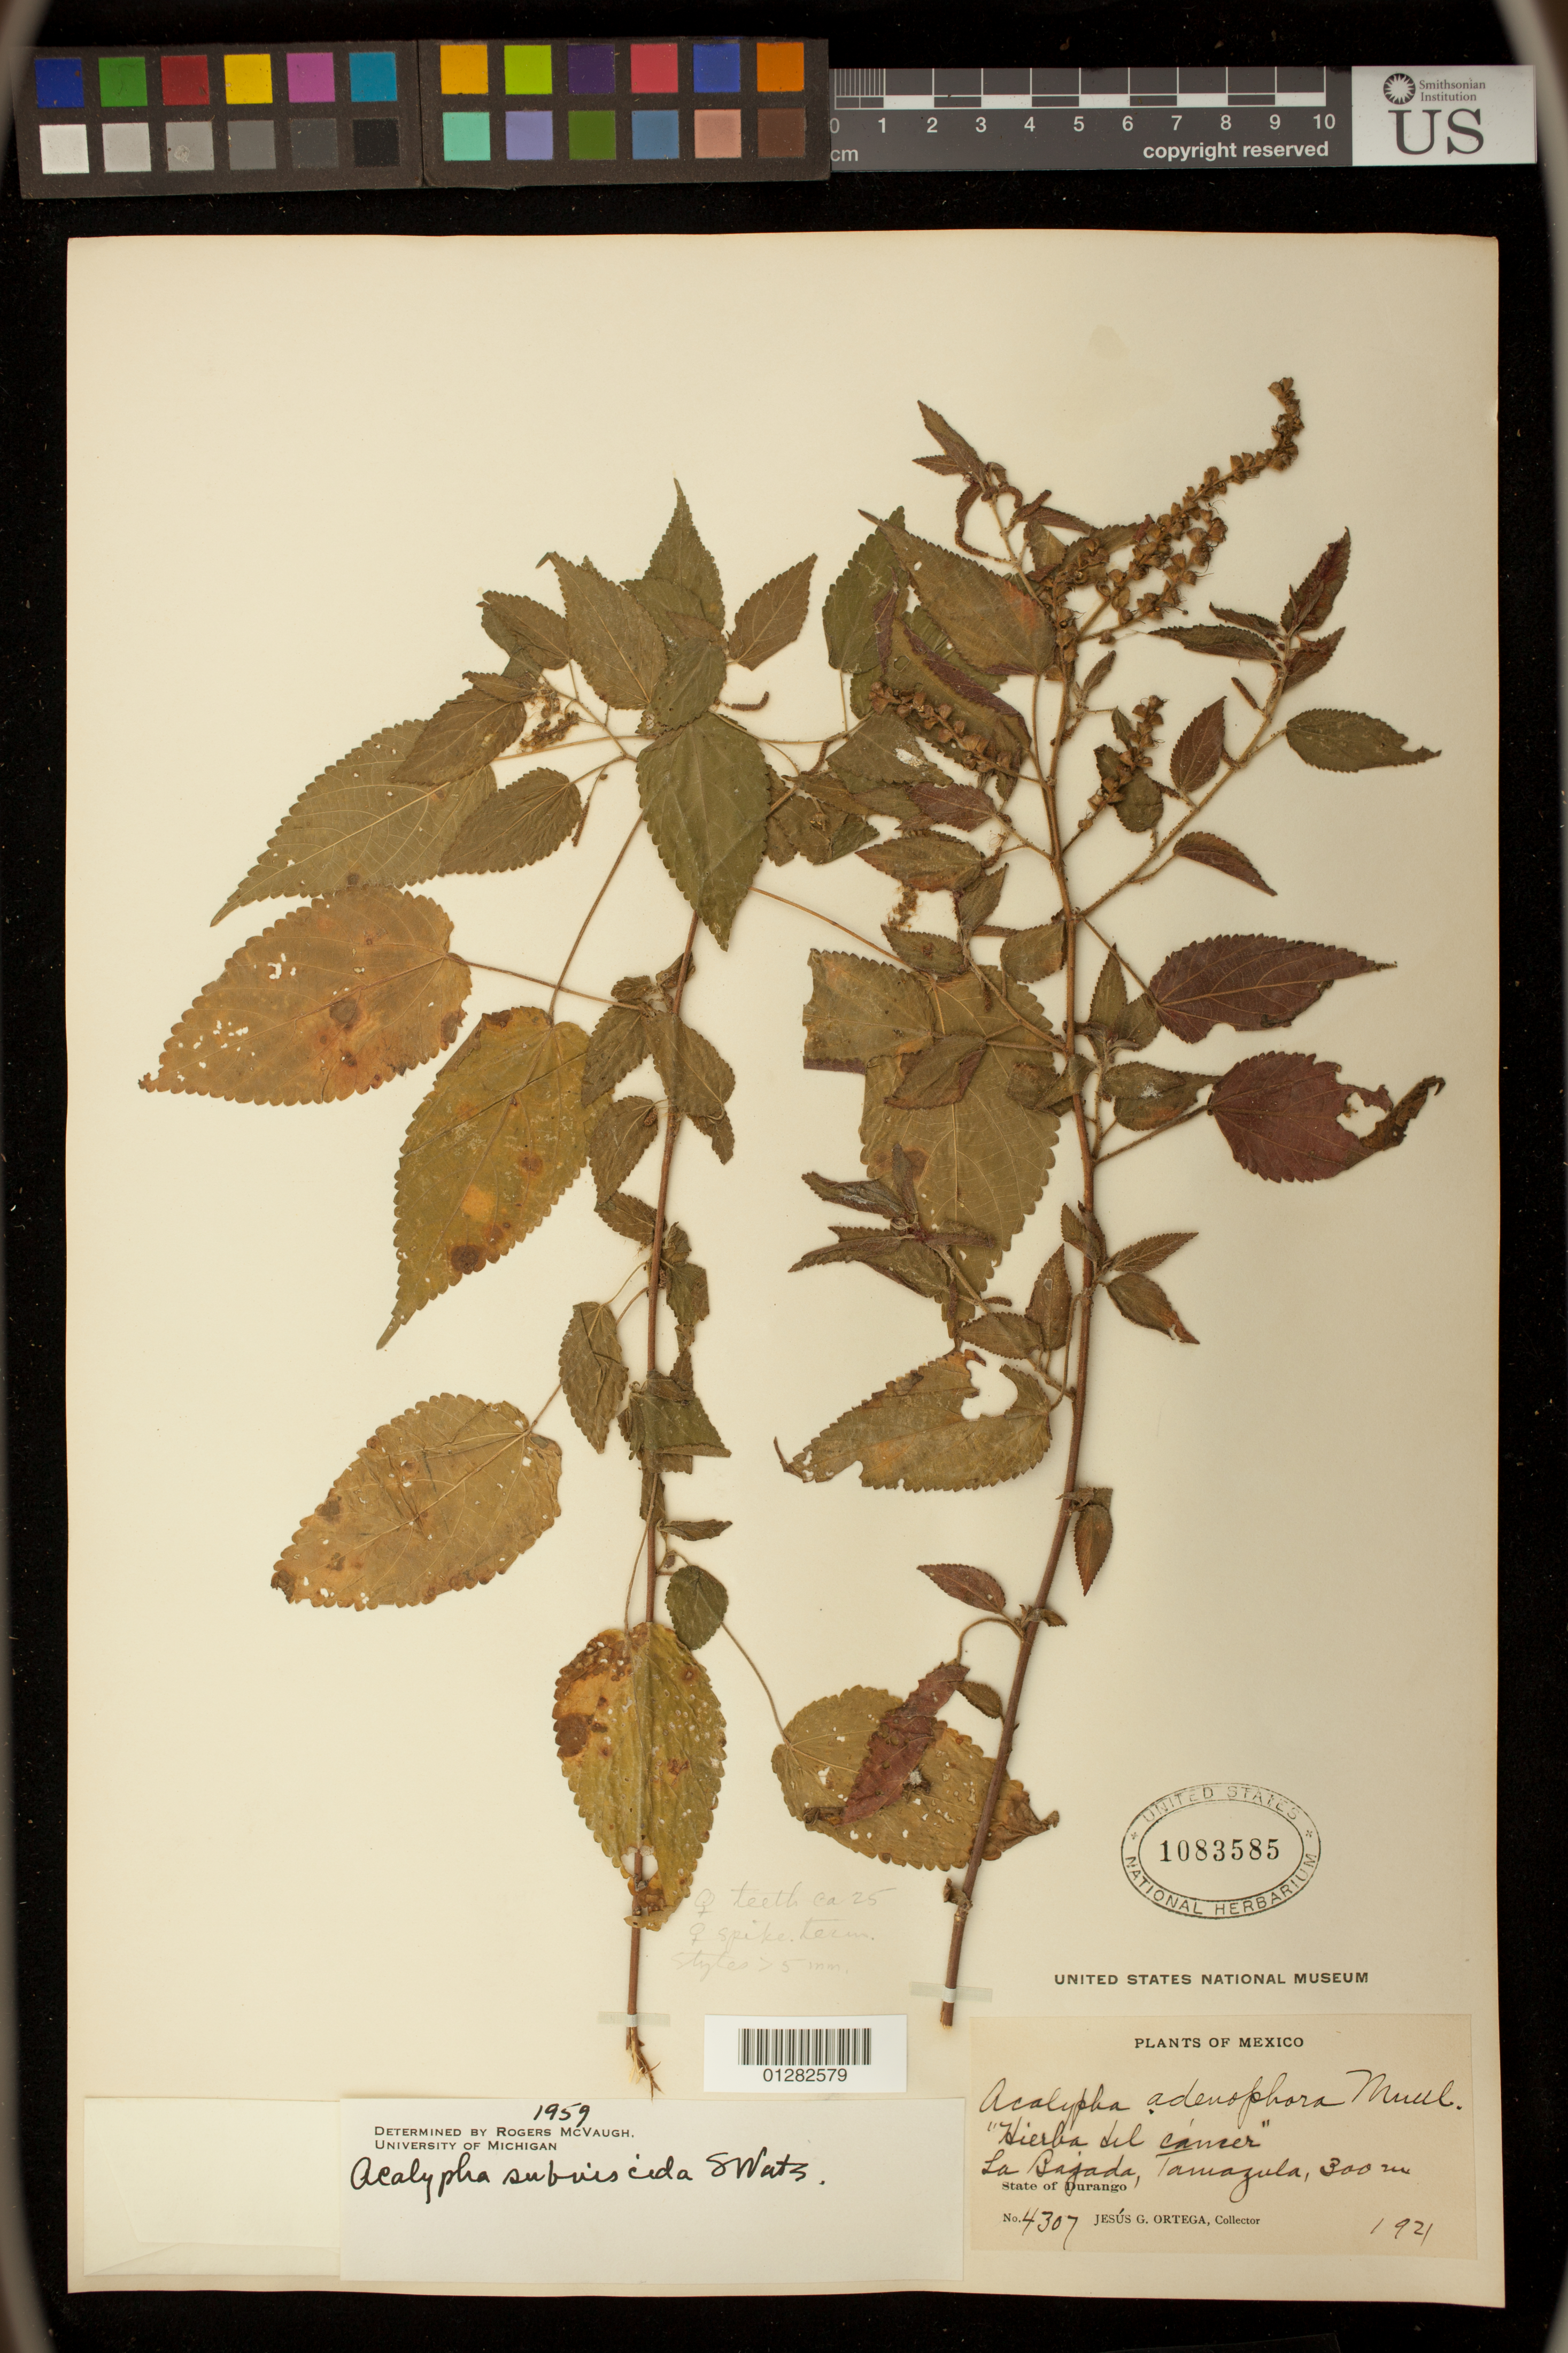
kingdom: Plantae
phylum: Tracheophyta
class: Magnoliopsida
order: Malpighiales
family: Euphorbiaceae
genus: Acalypha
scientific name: Acalypha subviscida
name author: S. Watson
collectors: J. Ortega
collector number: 4307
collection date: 1921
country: Mexico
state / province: Durango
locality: Hierba del cancer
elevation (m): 300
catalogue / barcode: US 1083585